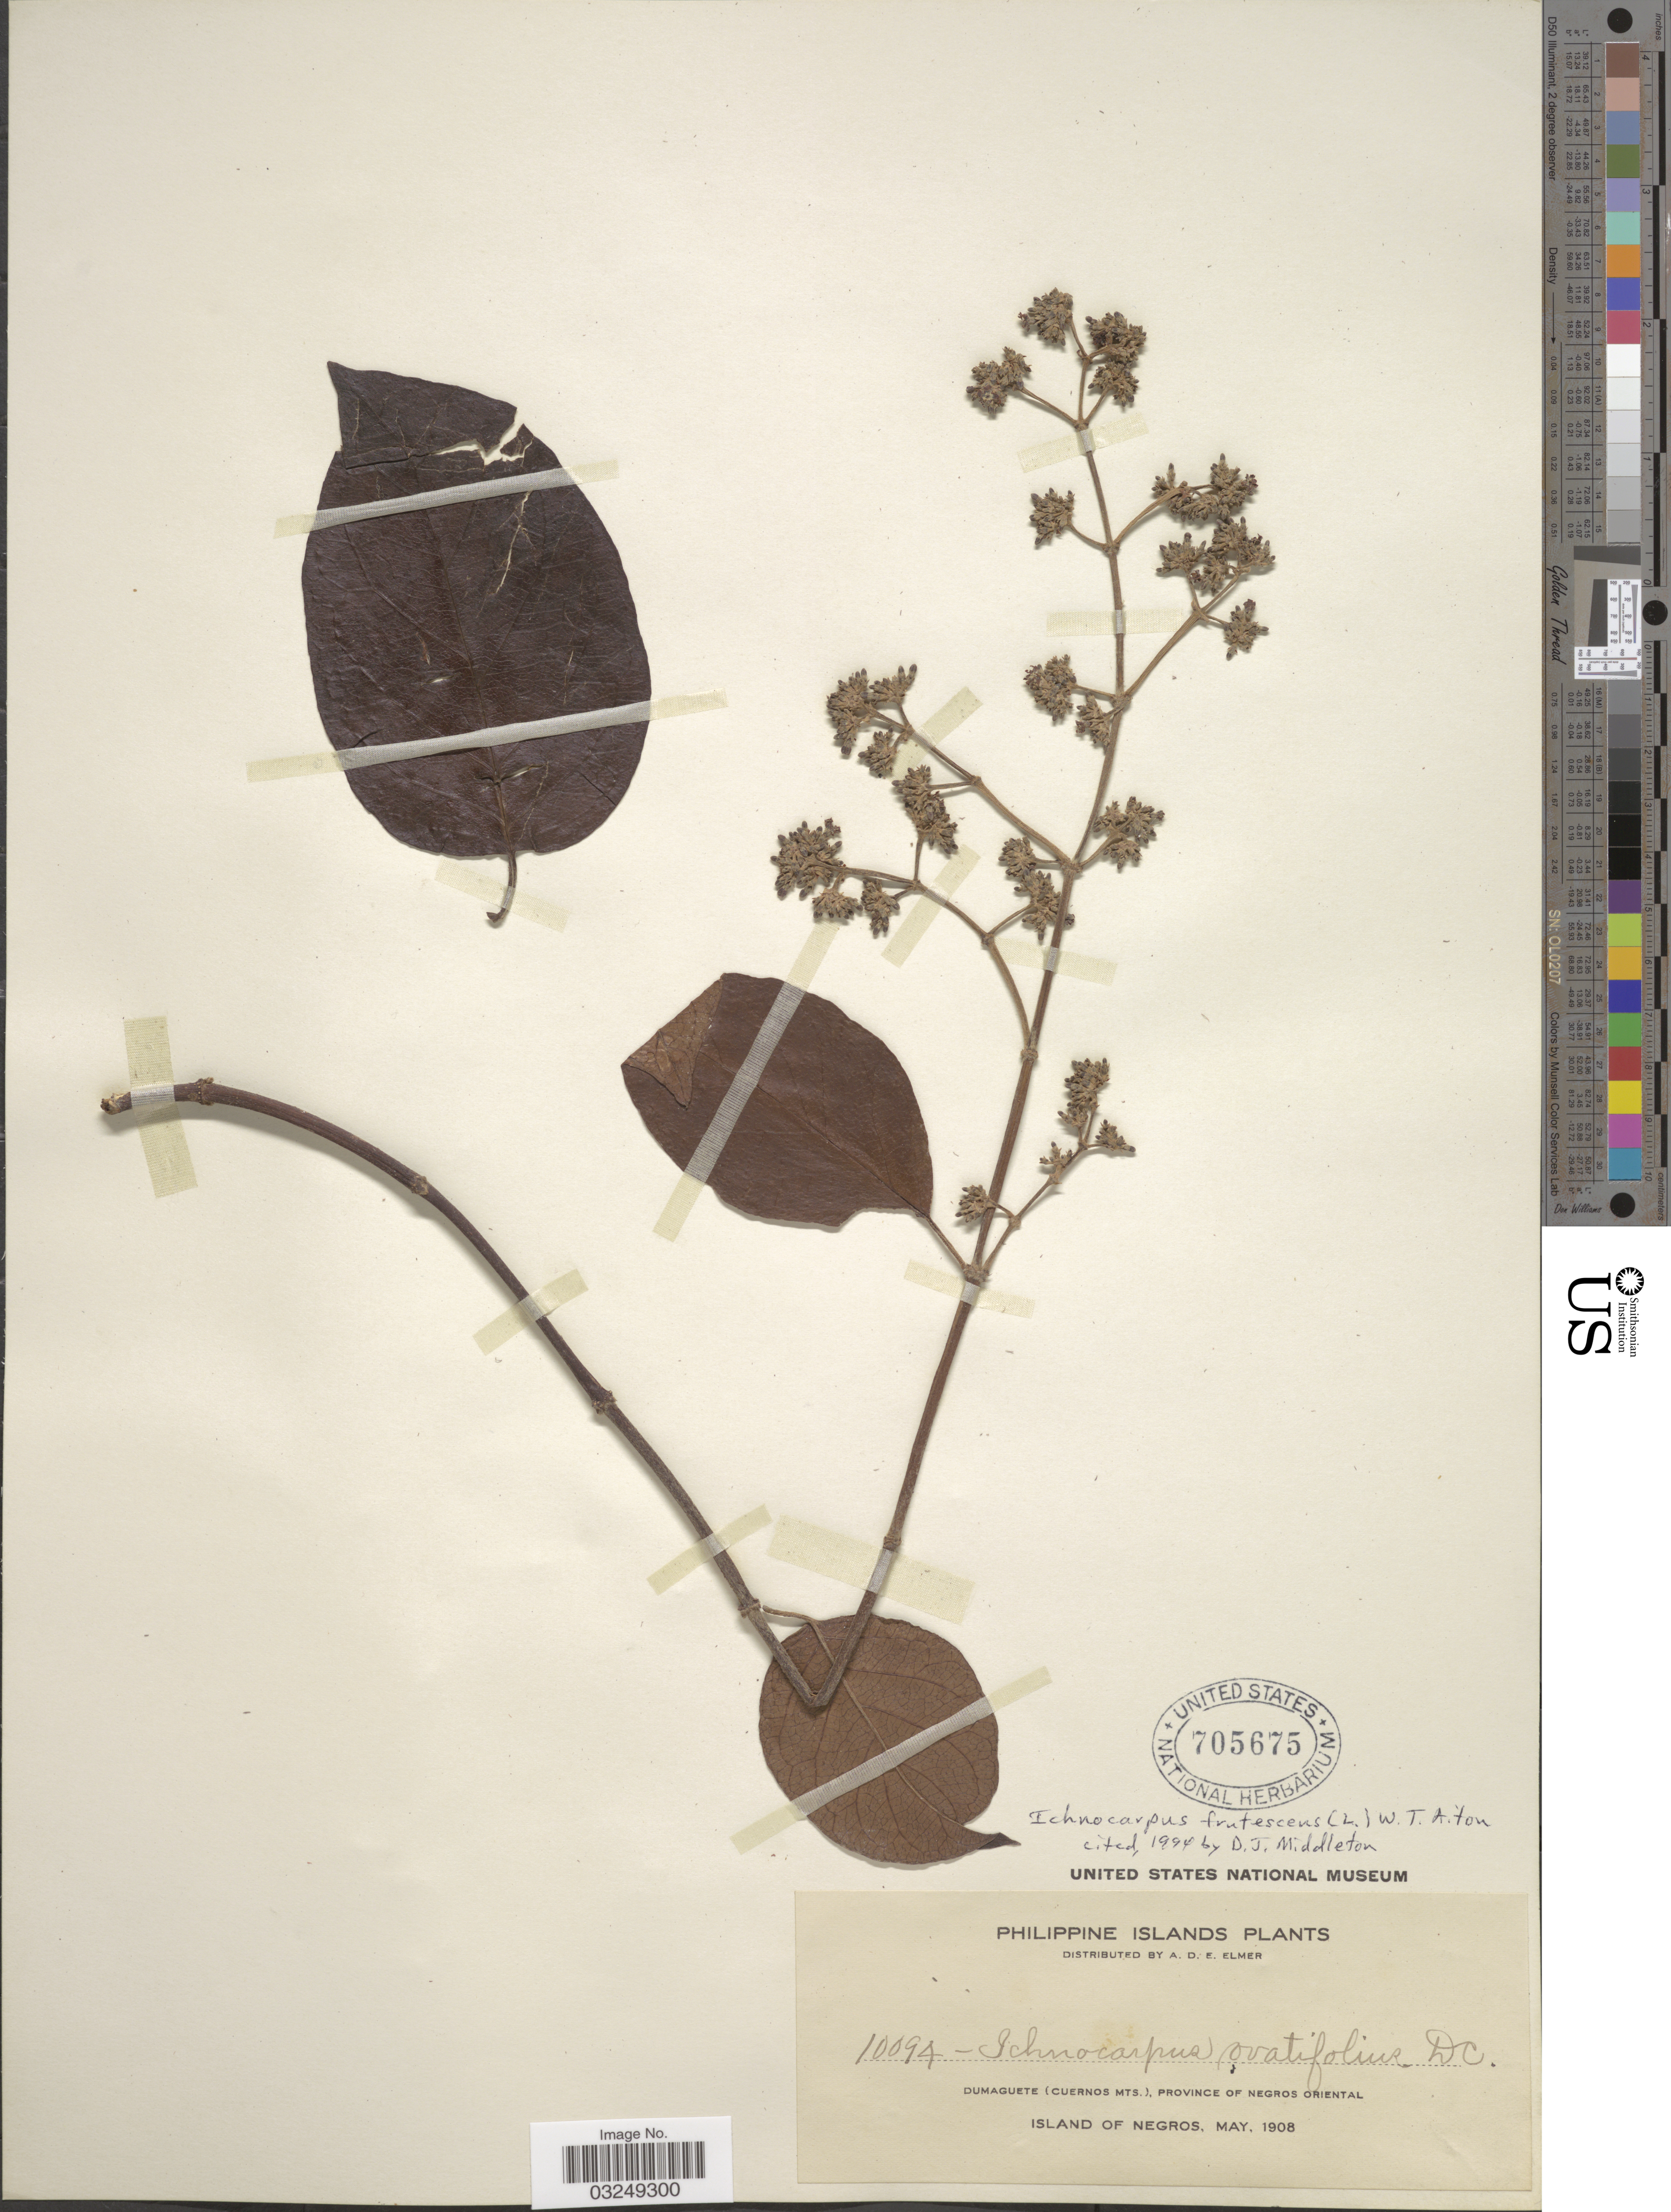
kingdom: Plantae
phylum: Tracheophyta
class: Magnoliopsida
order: Gentianales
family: Apocynaceae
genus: Ichnocarpus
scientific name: Ichnocarpus frutescens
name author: (L.) W.T. Aiton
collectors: A. D. E. Elmer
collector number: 10094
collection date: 1908-05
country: Philippines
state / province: Central Visayas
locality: Philippine Islands. Dumaguete (Cuernos Mts.), Province of Negros Oriental. Island of Negros.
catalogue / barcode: US 705675